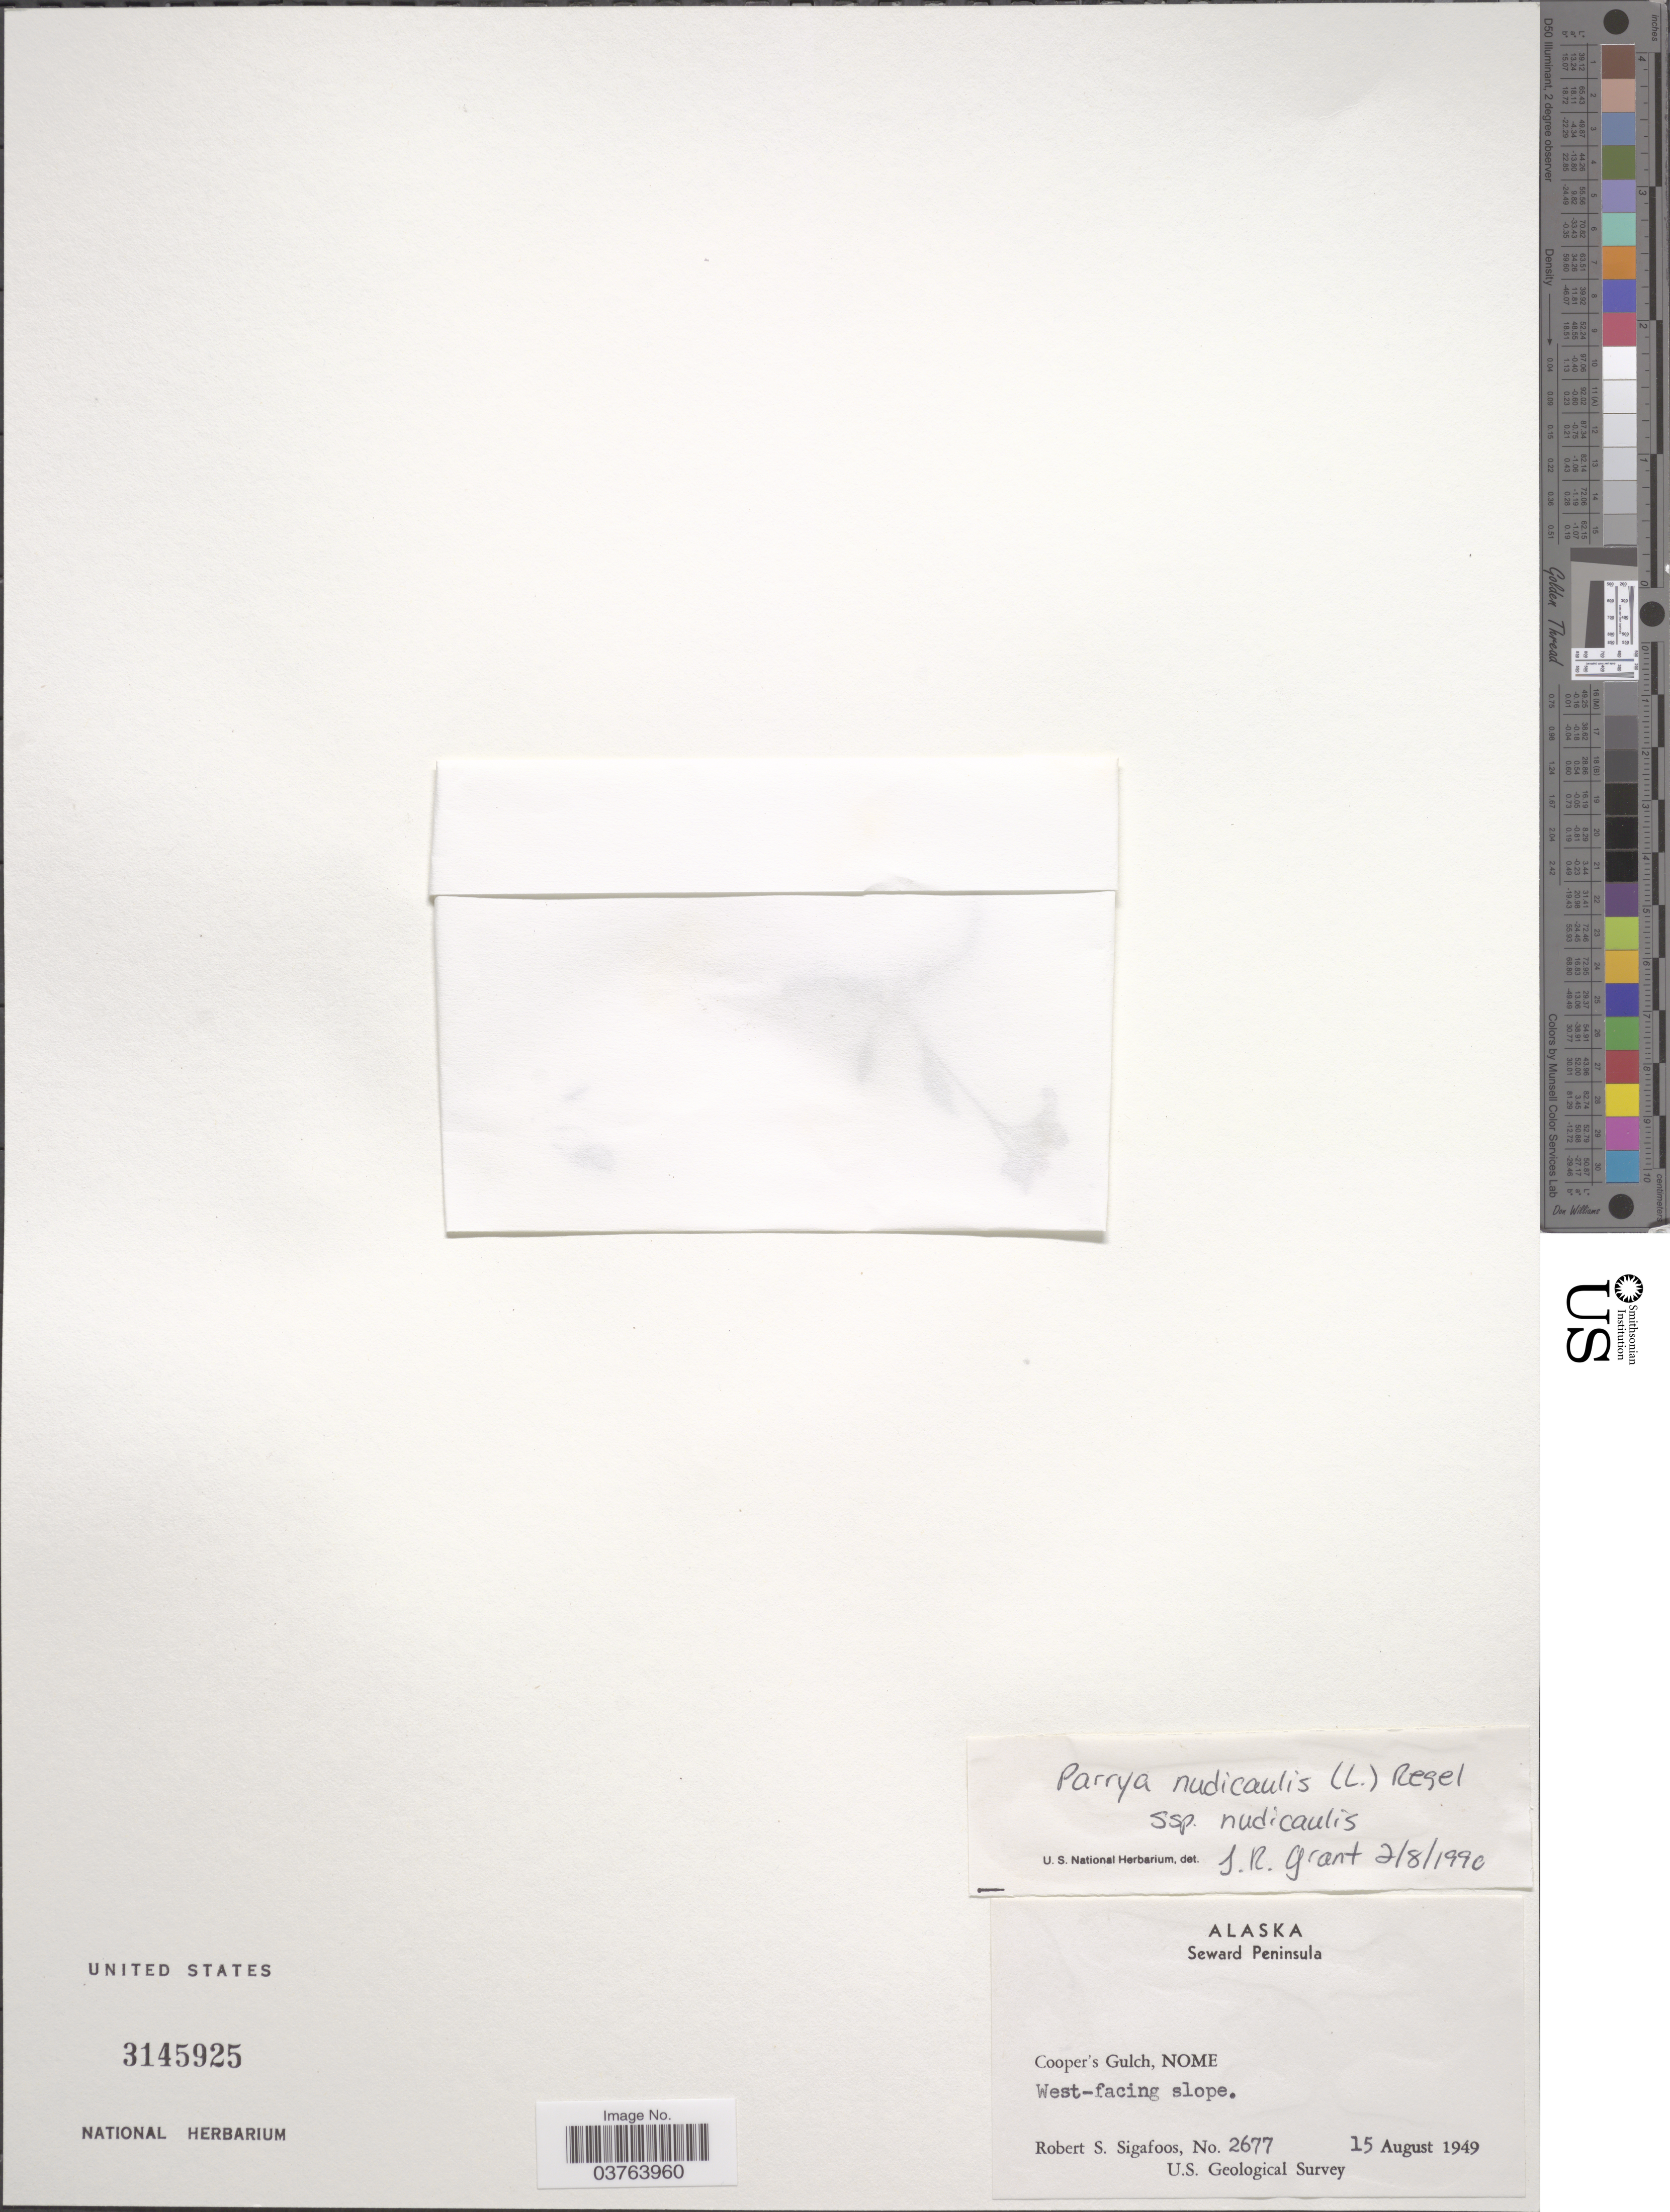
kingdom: Plantae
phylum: Tracheophyta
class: Magnoliopsida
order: Brassicales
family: Brassicaceae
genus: Parrya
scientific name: Parrya nudicaulis subsp. nudicaulis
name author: (L.) Regel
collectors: R. Sigafoos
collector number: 2677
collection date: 1949-08-15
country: United States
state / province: Alaska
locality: Seward Peninsula. Cooper's Gulch, Nome. West-facing slope.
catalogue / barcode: US 3145925